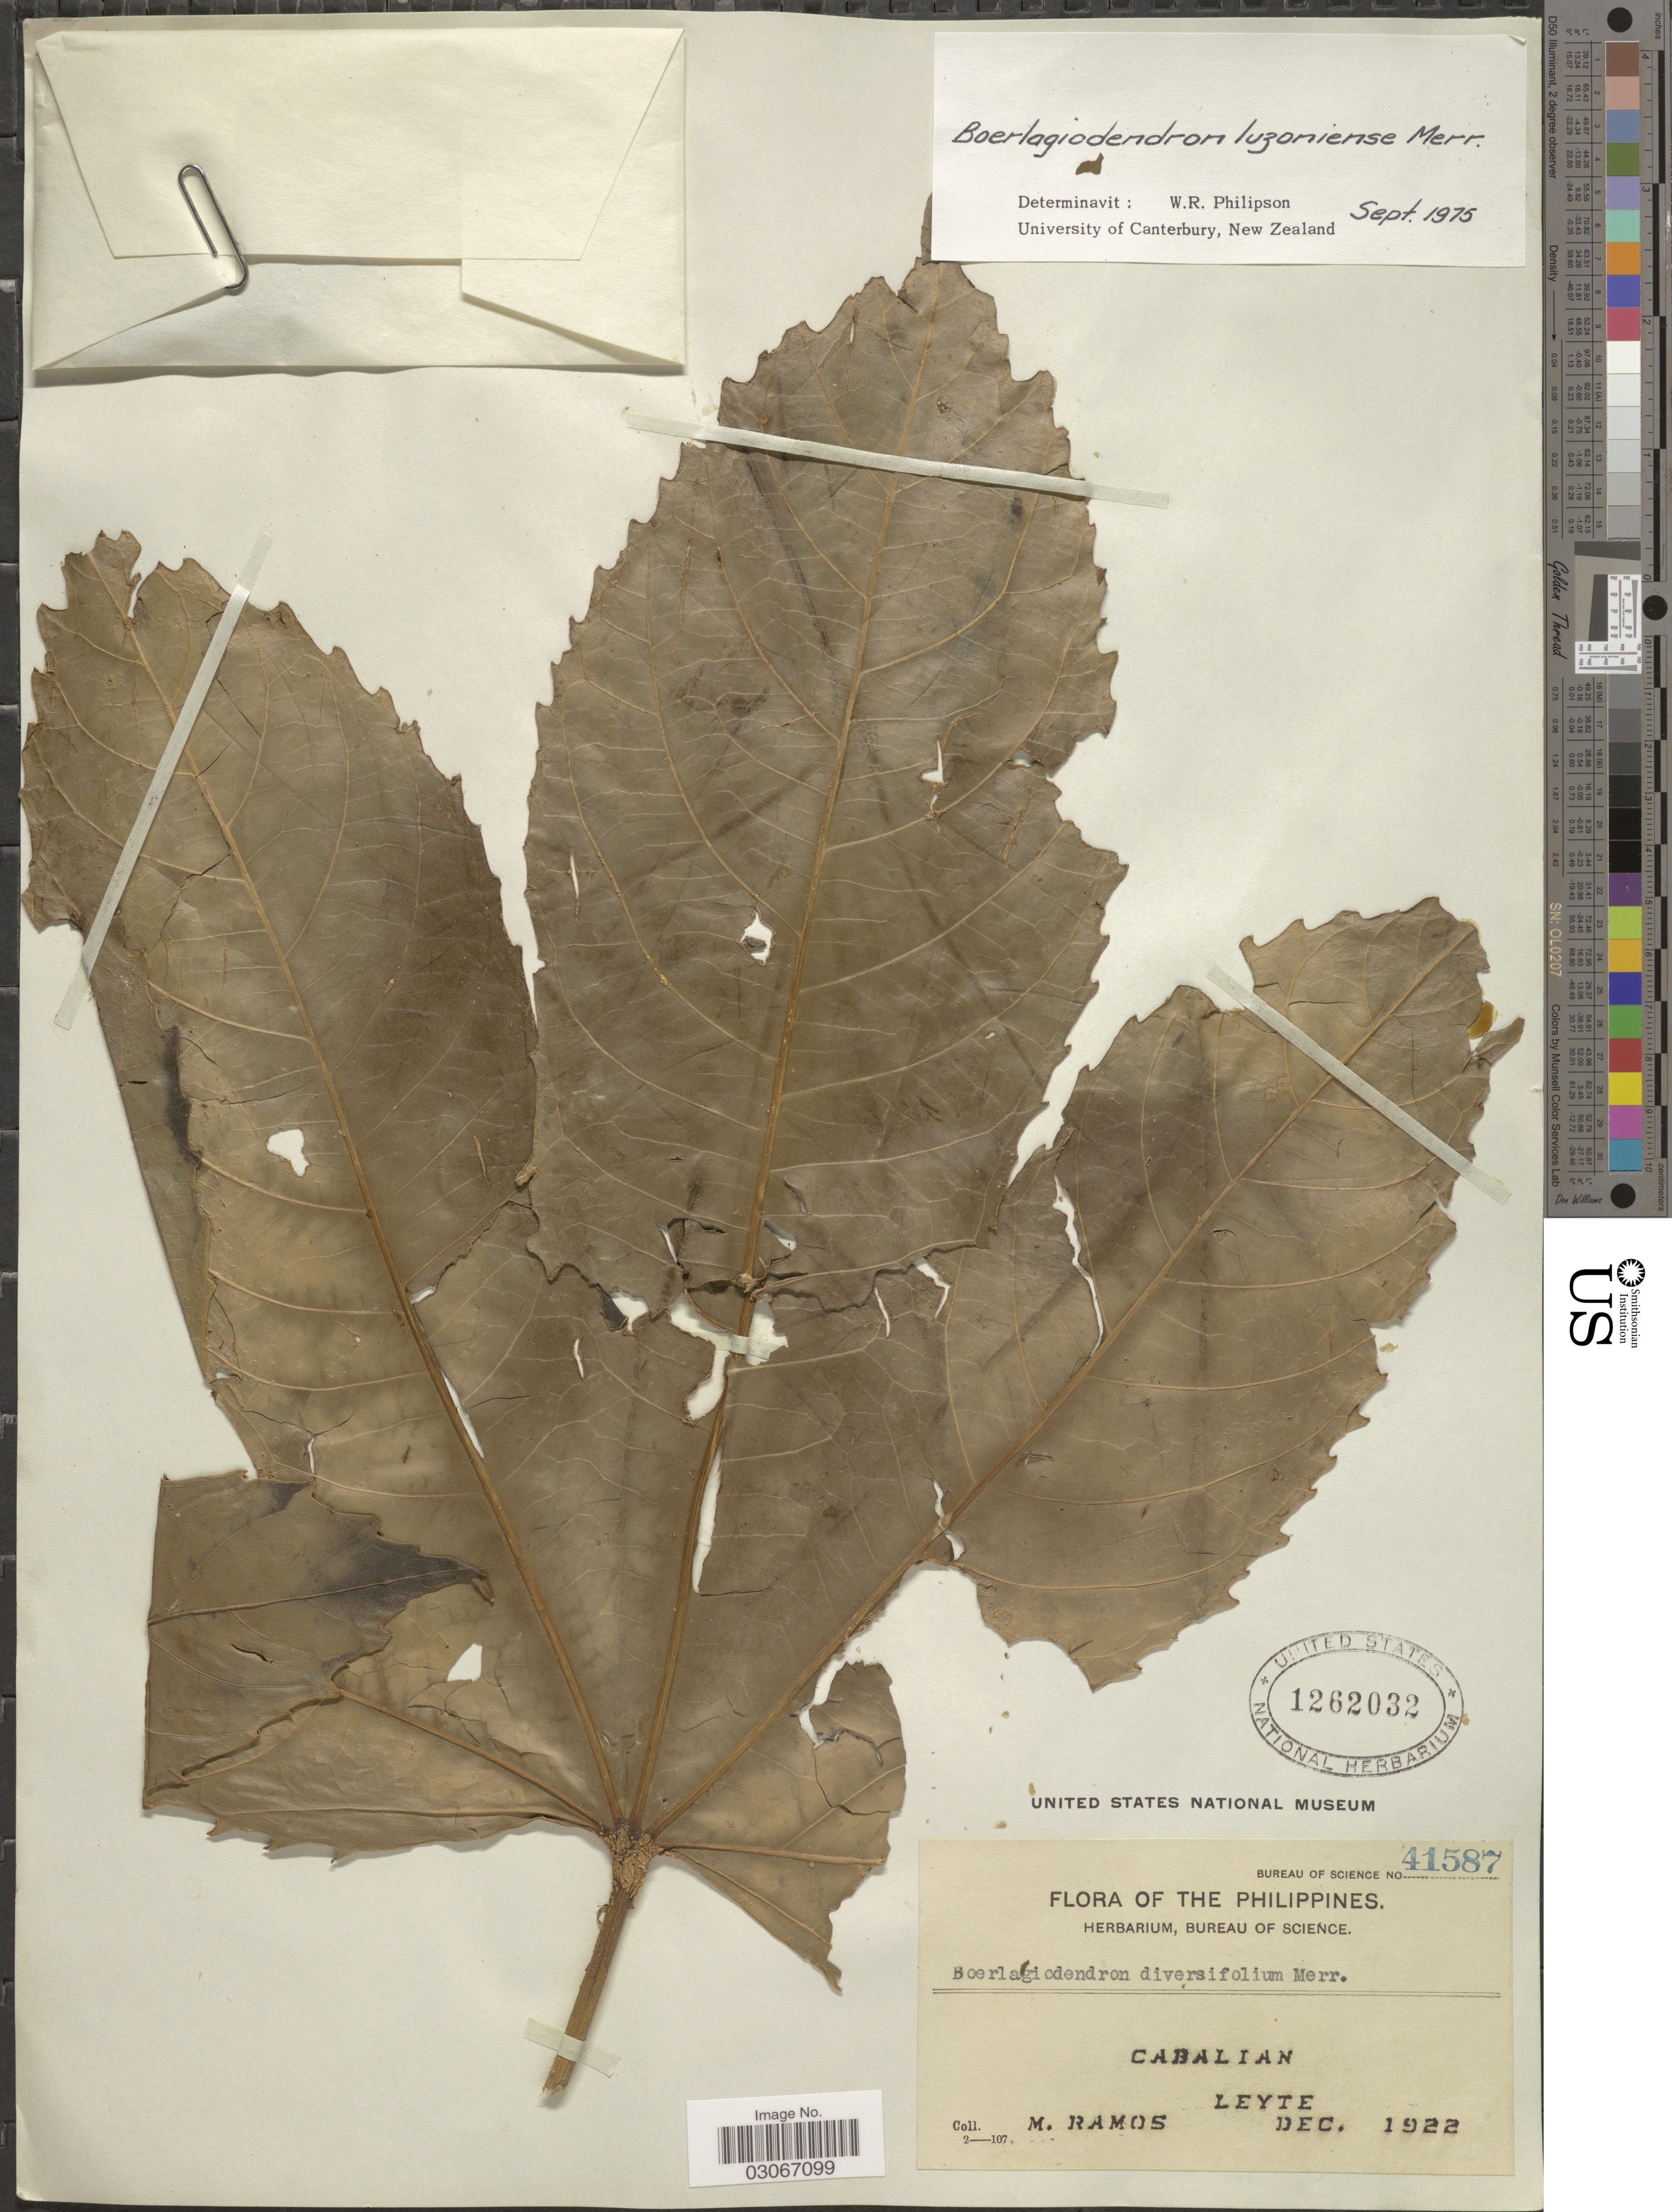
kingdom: Plantae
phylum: Tracheophyta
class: Magnoliopsida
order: Apiales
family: Araliaceae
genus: Osmoxylon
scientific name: Osmoxylon luzoniense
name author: (Merr.) Philipson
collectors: M. Ramos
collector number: Bureau of Science 41587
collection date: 1922-12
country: Philippines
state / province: Eastern Visayas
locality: Cabalian, Leyte.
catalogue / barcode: US 1262032